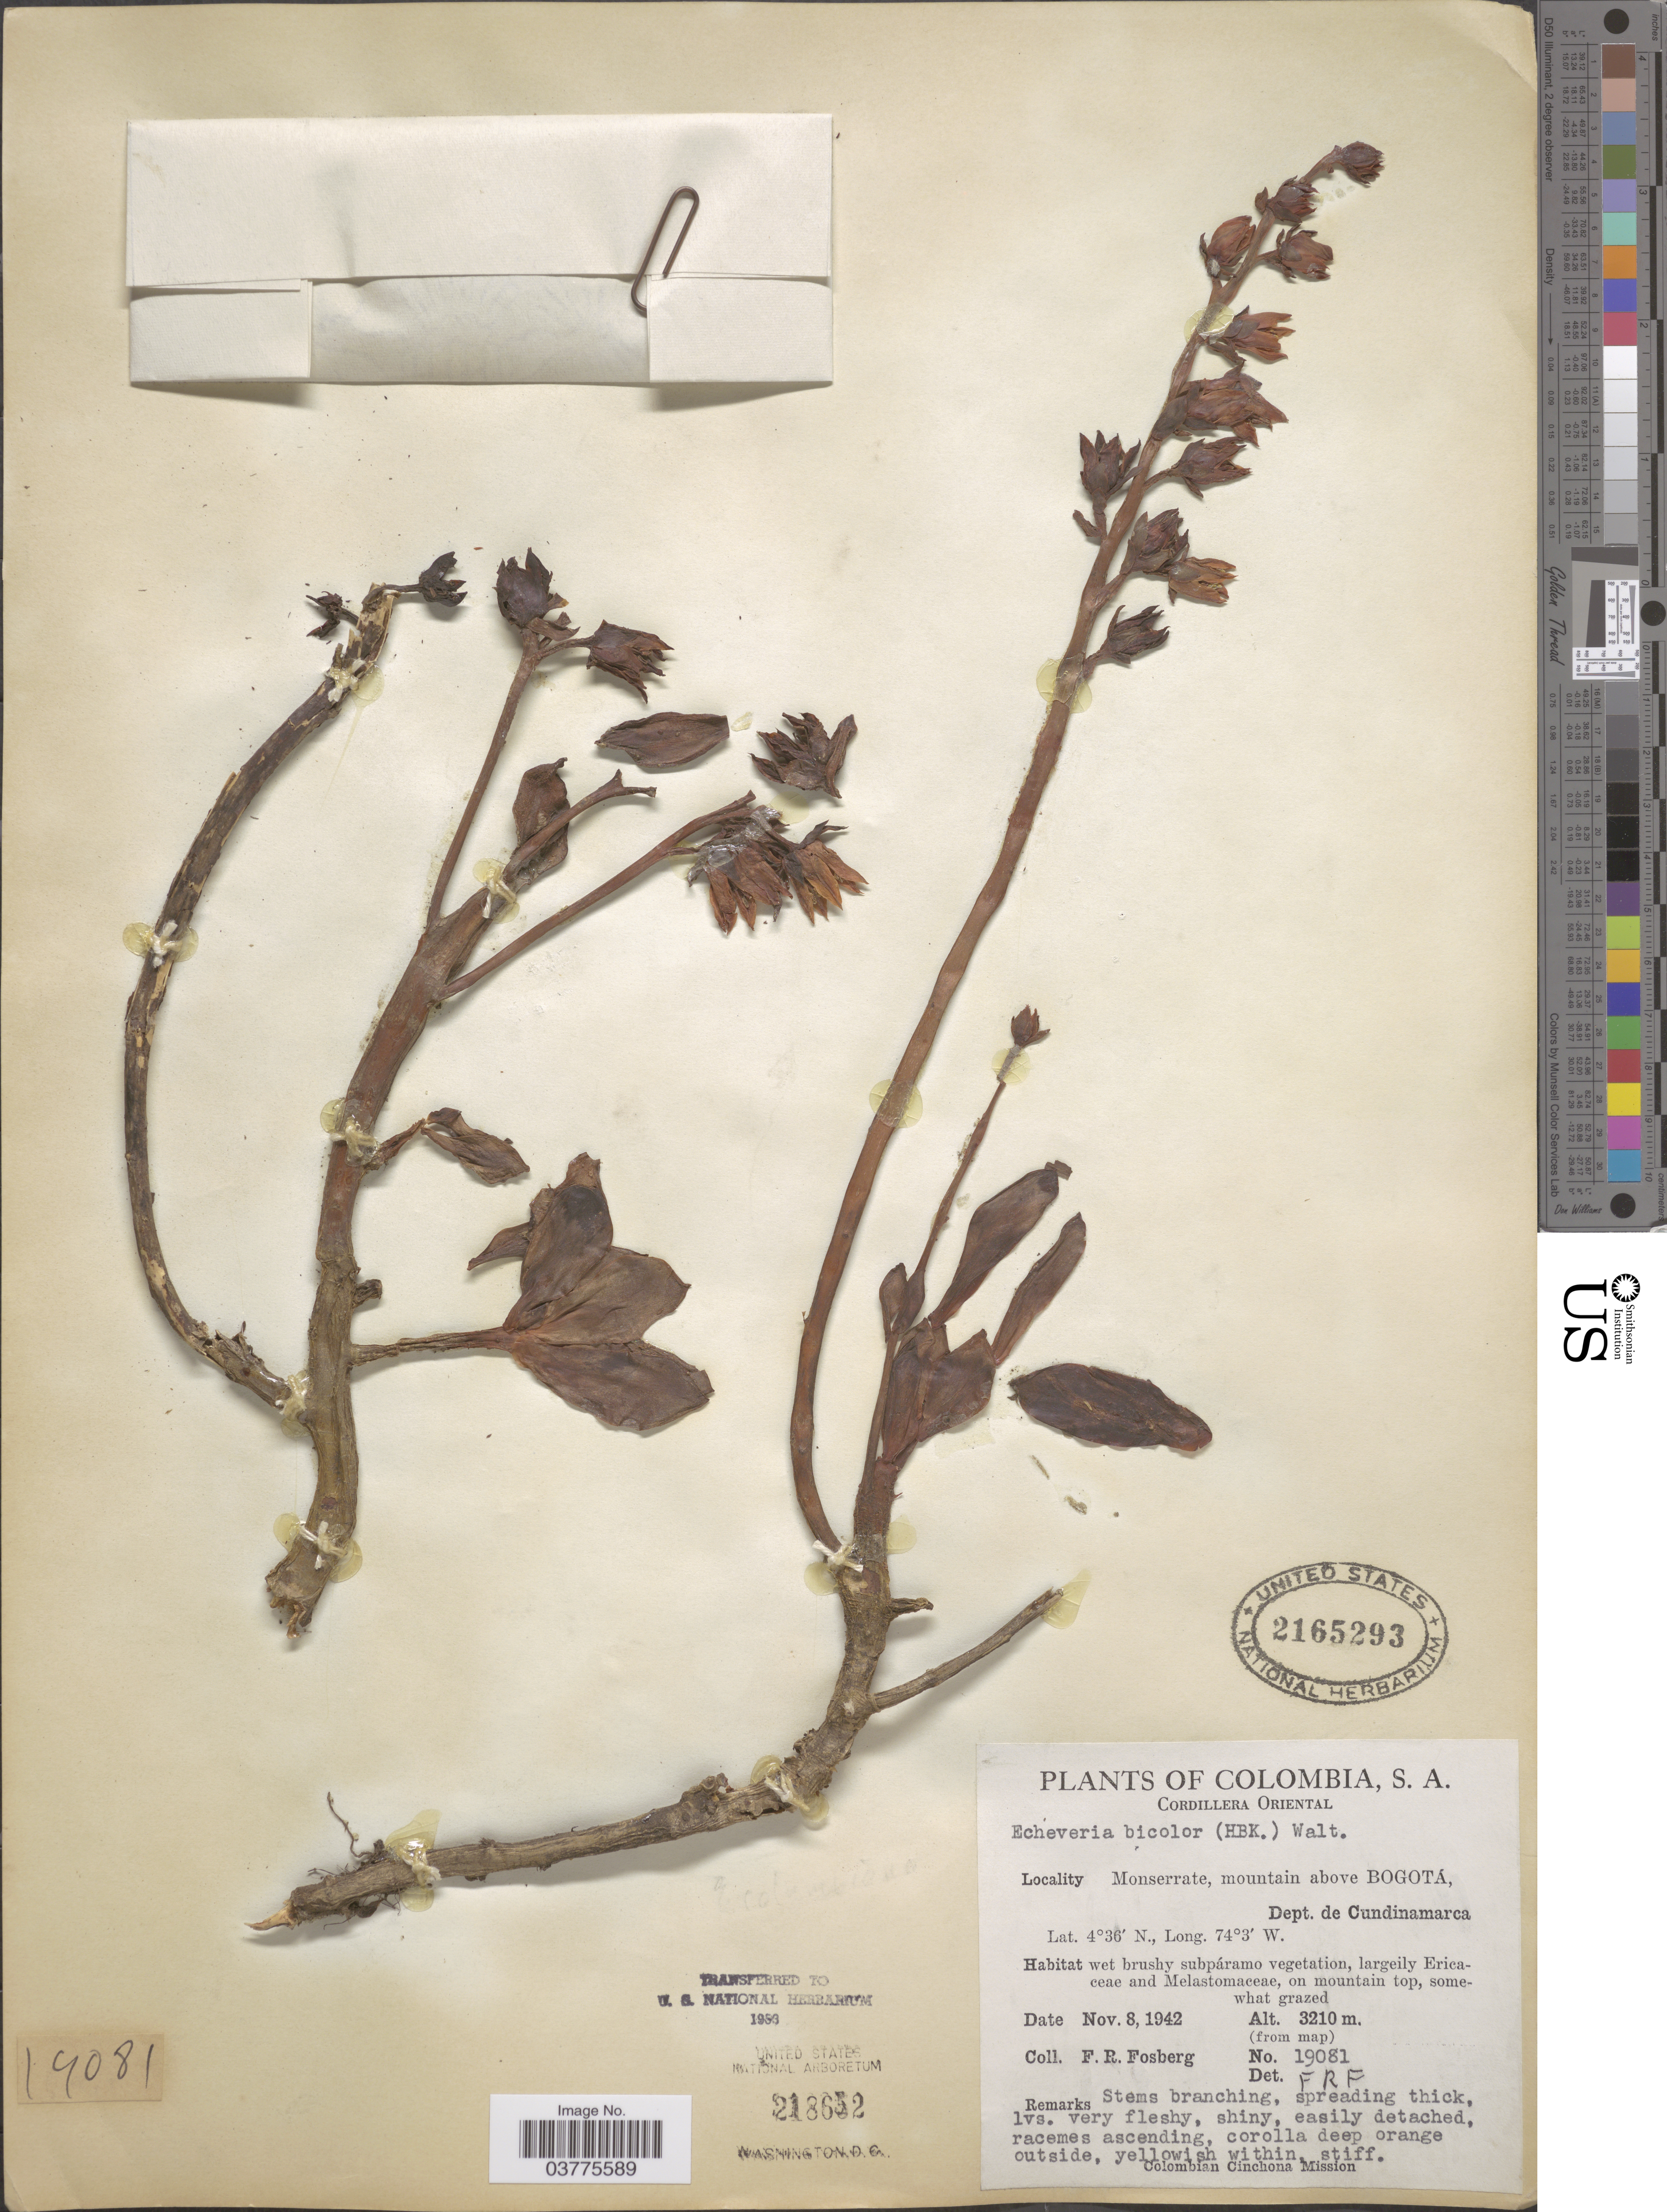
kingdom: Plantae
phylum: Tracheophyta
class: Magnoliopsida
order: Saxifragales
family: Crassulaceae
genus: Echeveria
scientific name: Echeveria bicolor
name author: (Kunth) E. Walther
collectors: F. R. Fosberg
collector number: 19081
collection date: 1942-11-08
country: Colombia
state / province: Cundinamarca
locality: Cordillera Oriental. Monserrate, mountain above Bogotá, Dept. de Cundinamarca.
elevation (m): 3210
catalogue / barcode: US 2165293